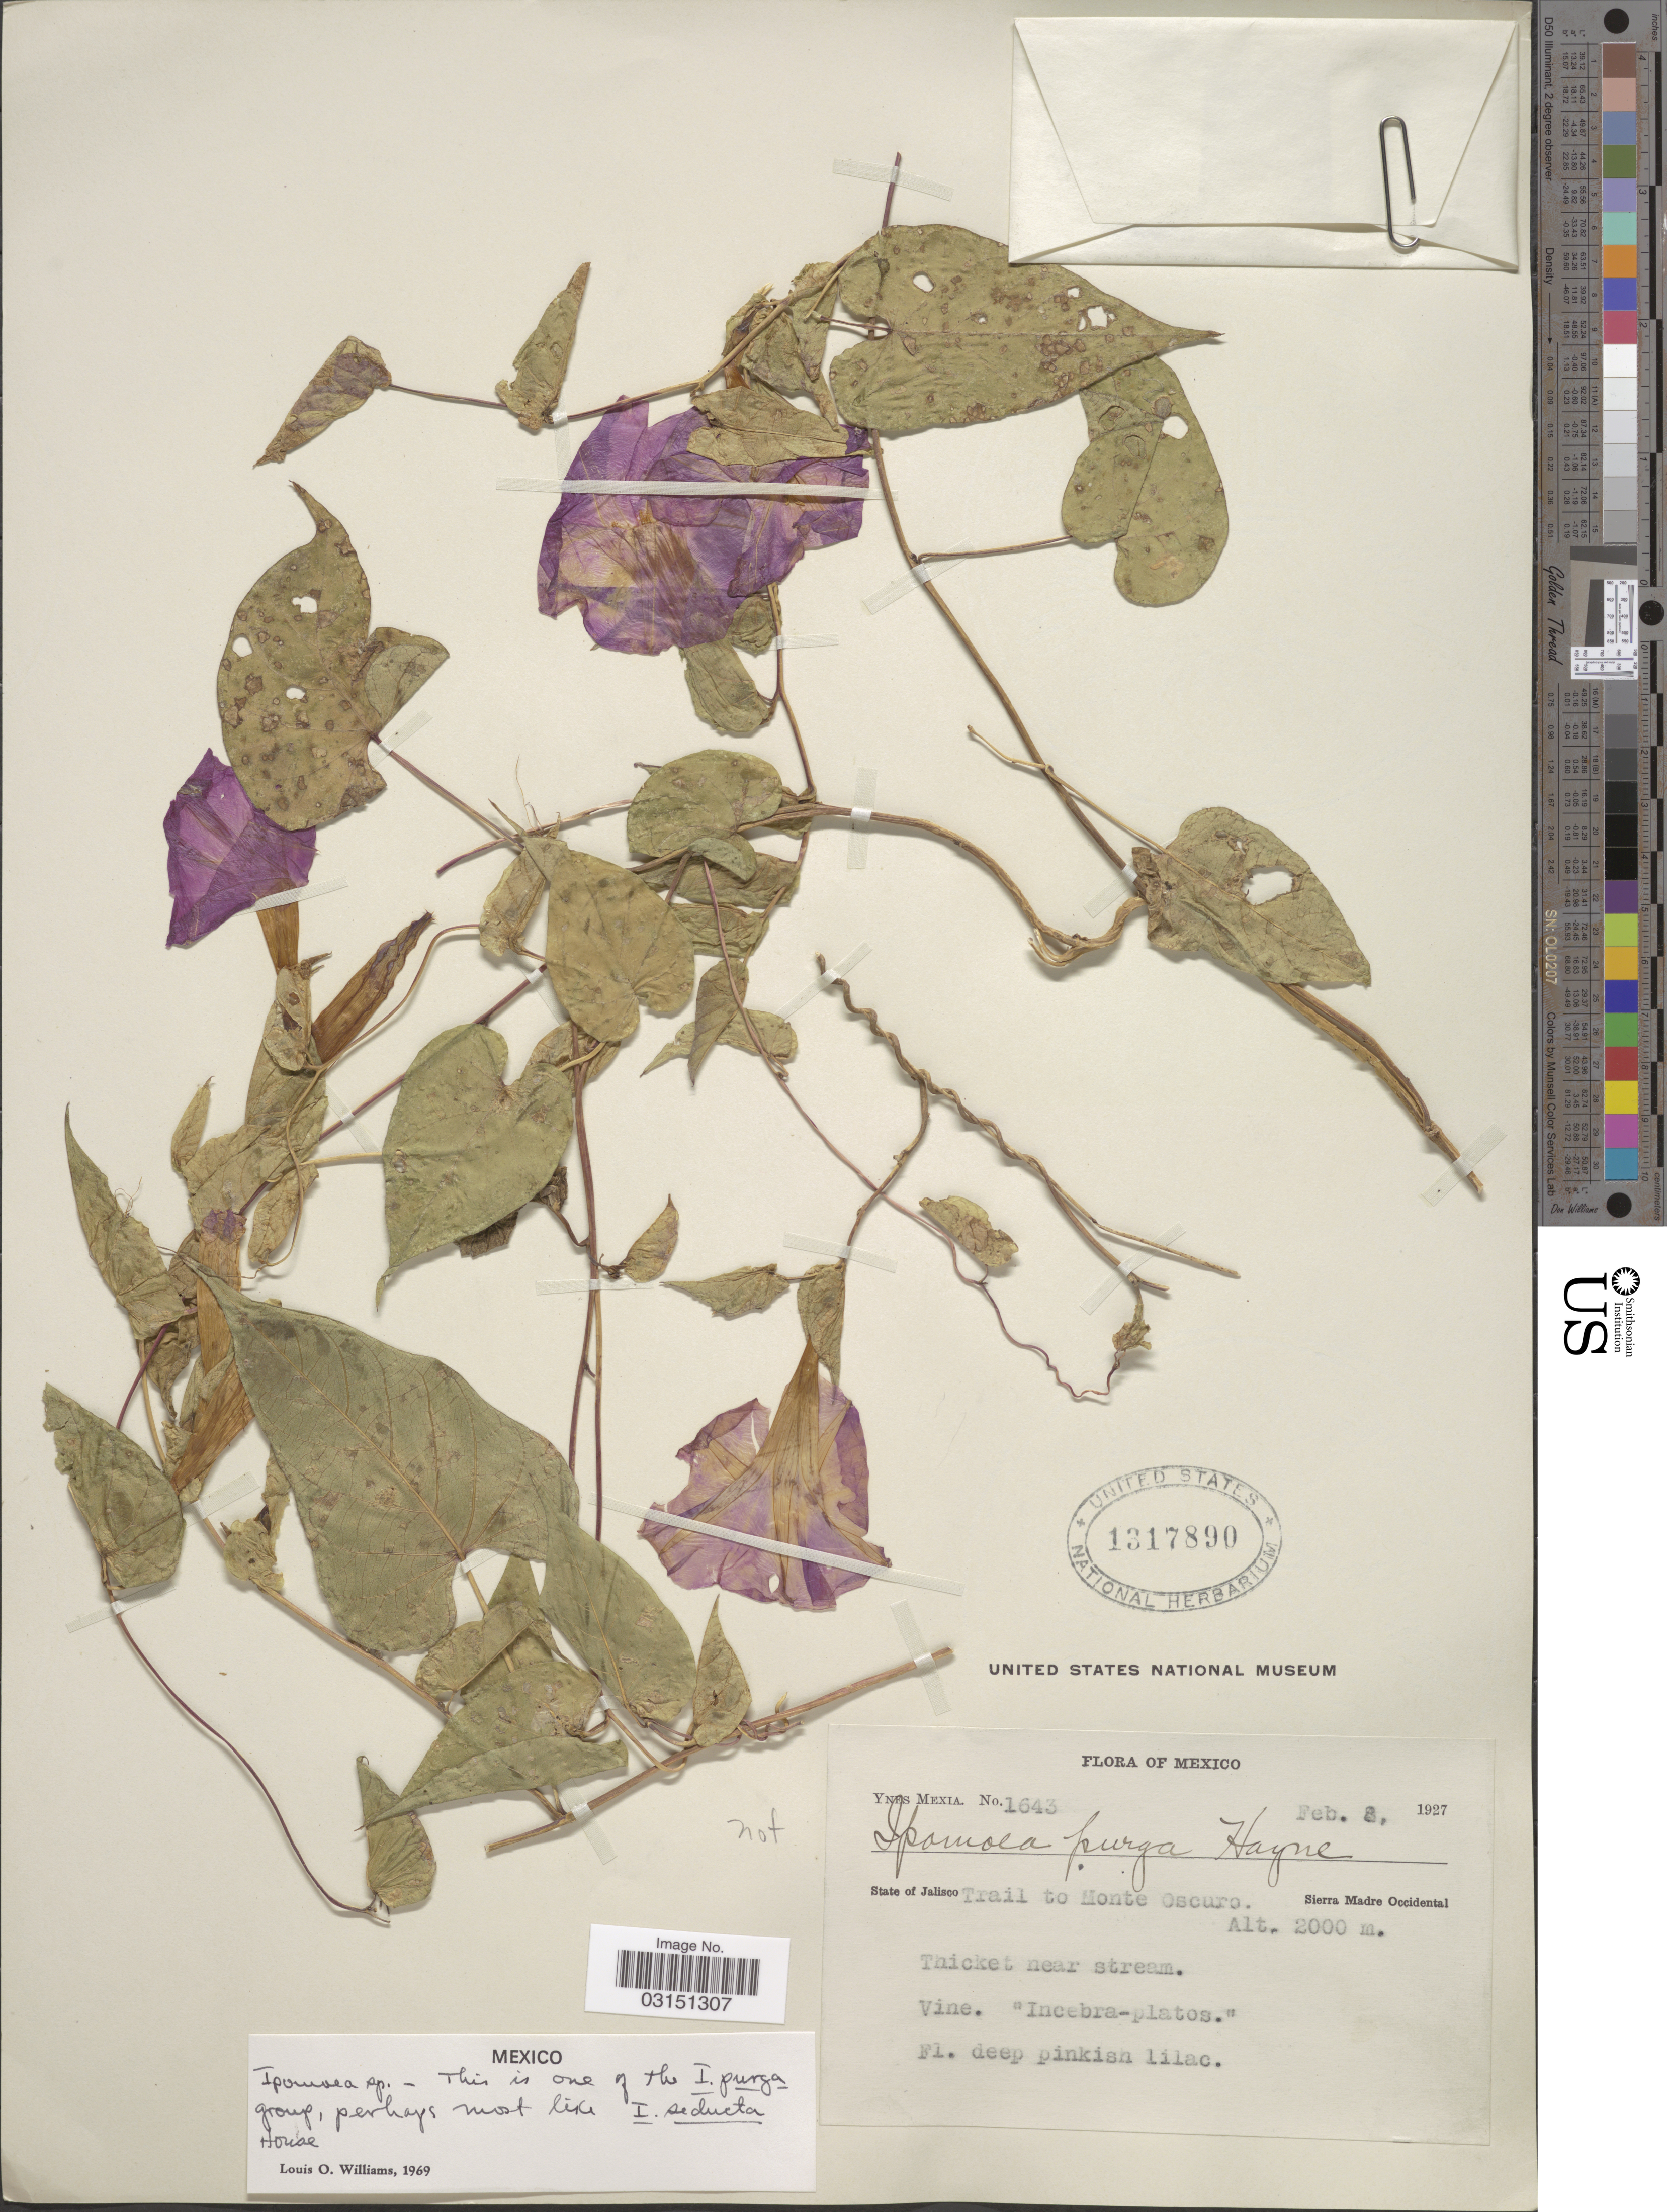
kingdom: Plantae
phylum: Tracheophyta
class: Magnoliopsida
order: Solanales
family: Convolvulaceae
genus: Ipomoea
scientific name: Ipomoea seducta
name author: House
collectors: Y. Mexia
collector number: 1643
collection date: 1927-02-08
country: Mexico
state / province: Jalisco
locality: Trail to Monte Oscuro. Sierra Madre Occidental.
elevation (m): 2000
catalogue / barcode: US 1317890